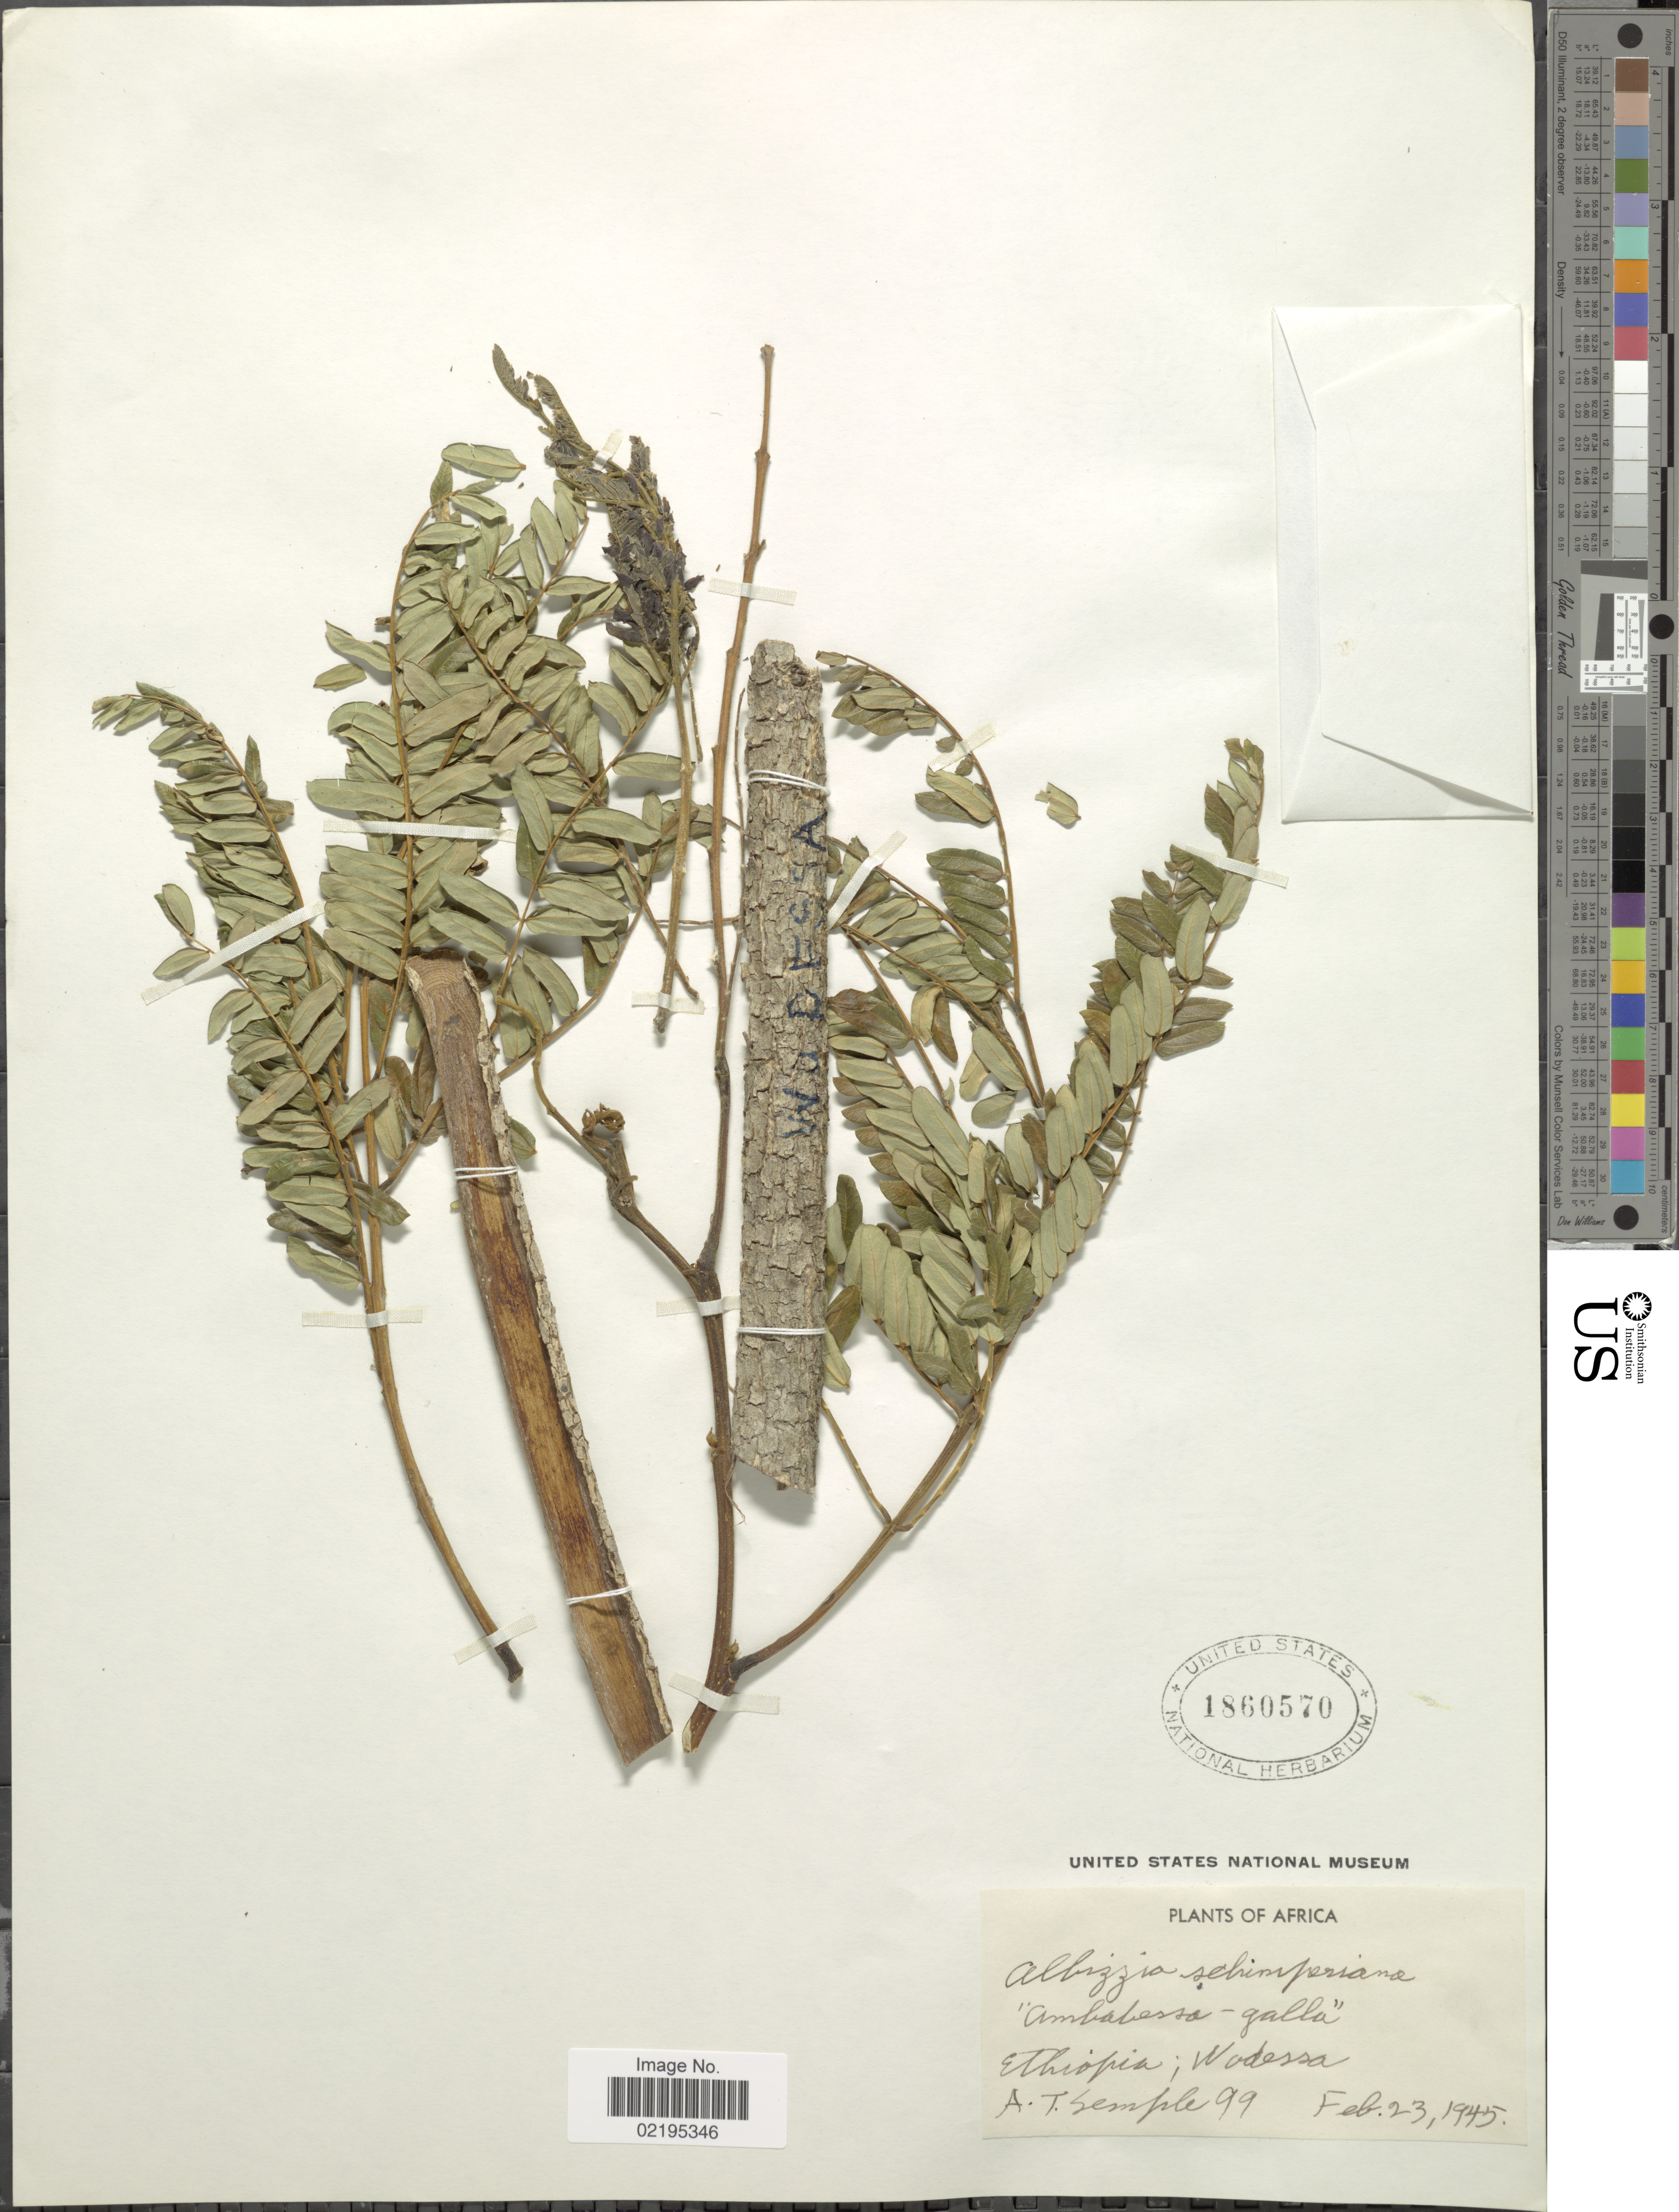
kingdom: Plantae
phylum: Tracheophyta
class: Magnoliopsida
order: Fabales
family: Fabaceae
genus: Albizia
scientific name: Albizia schimperiana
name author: Oliv.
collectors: A. Semple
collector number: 99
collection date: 1945-02-23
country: Ethiopia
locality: Wodessa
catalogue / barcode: US 1860570